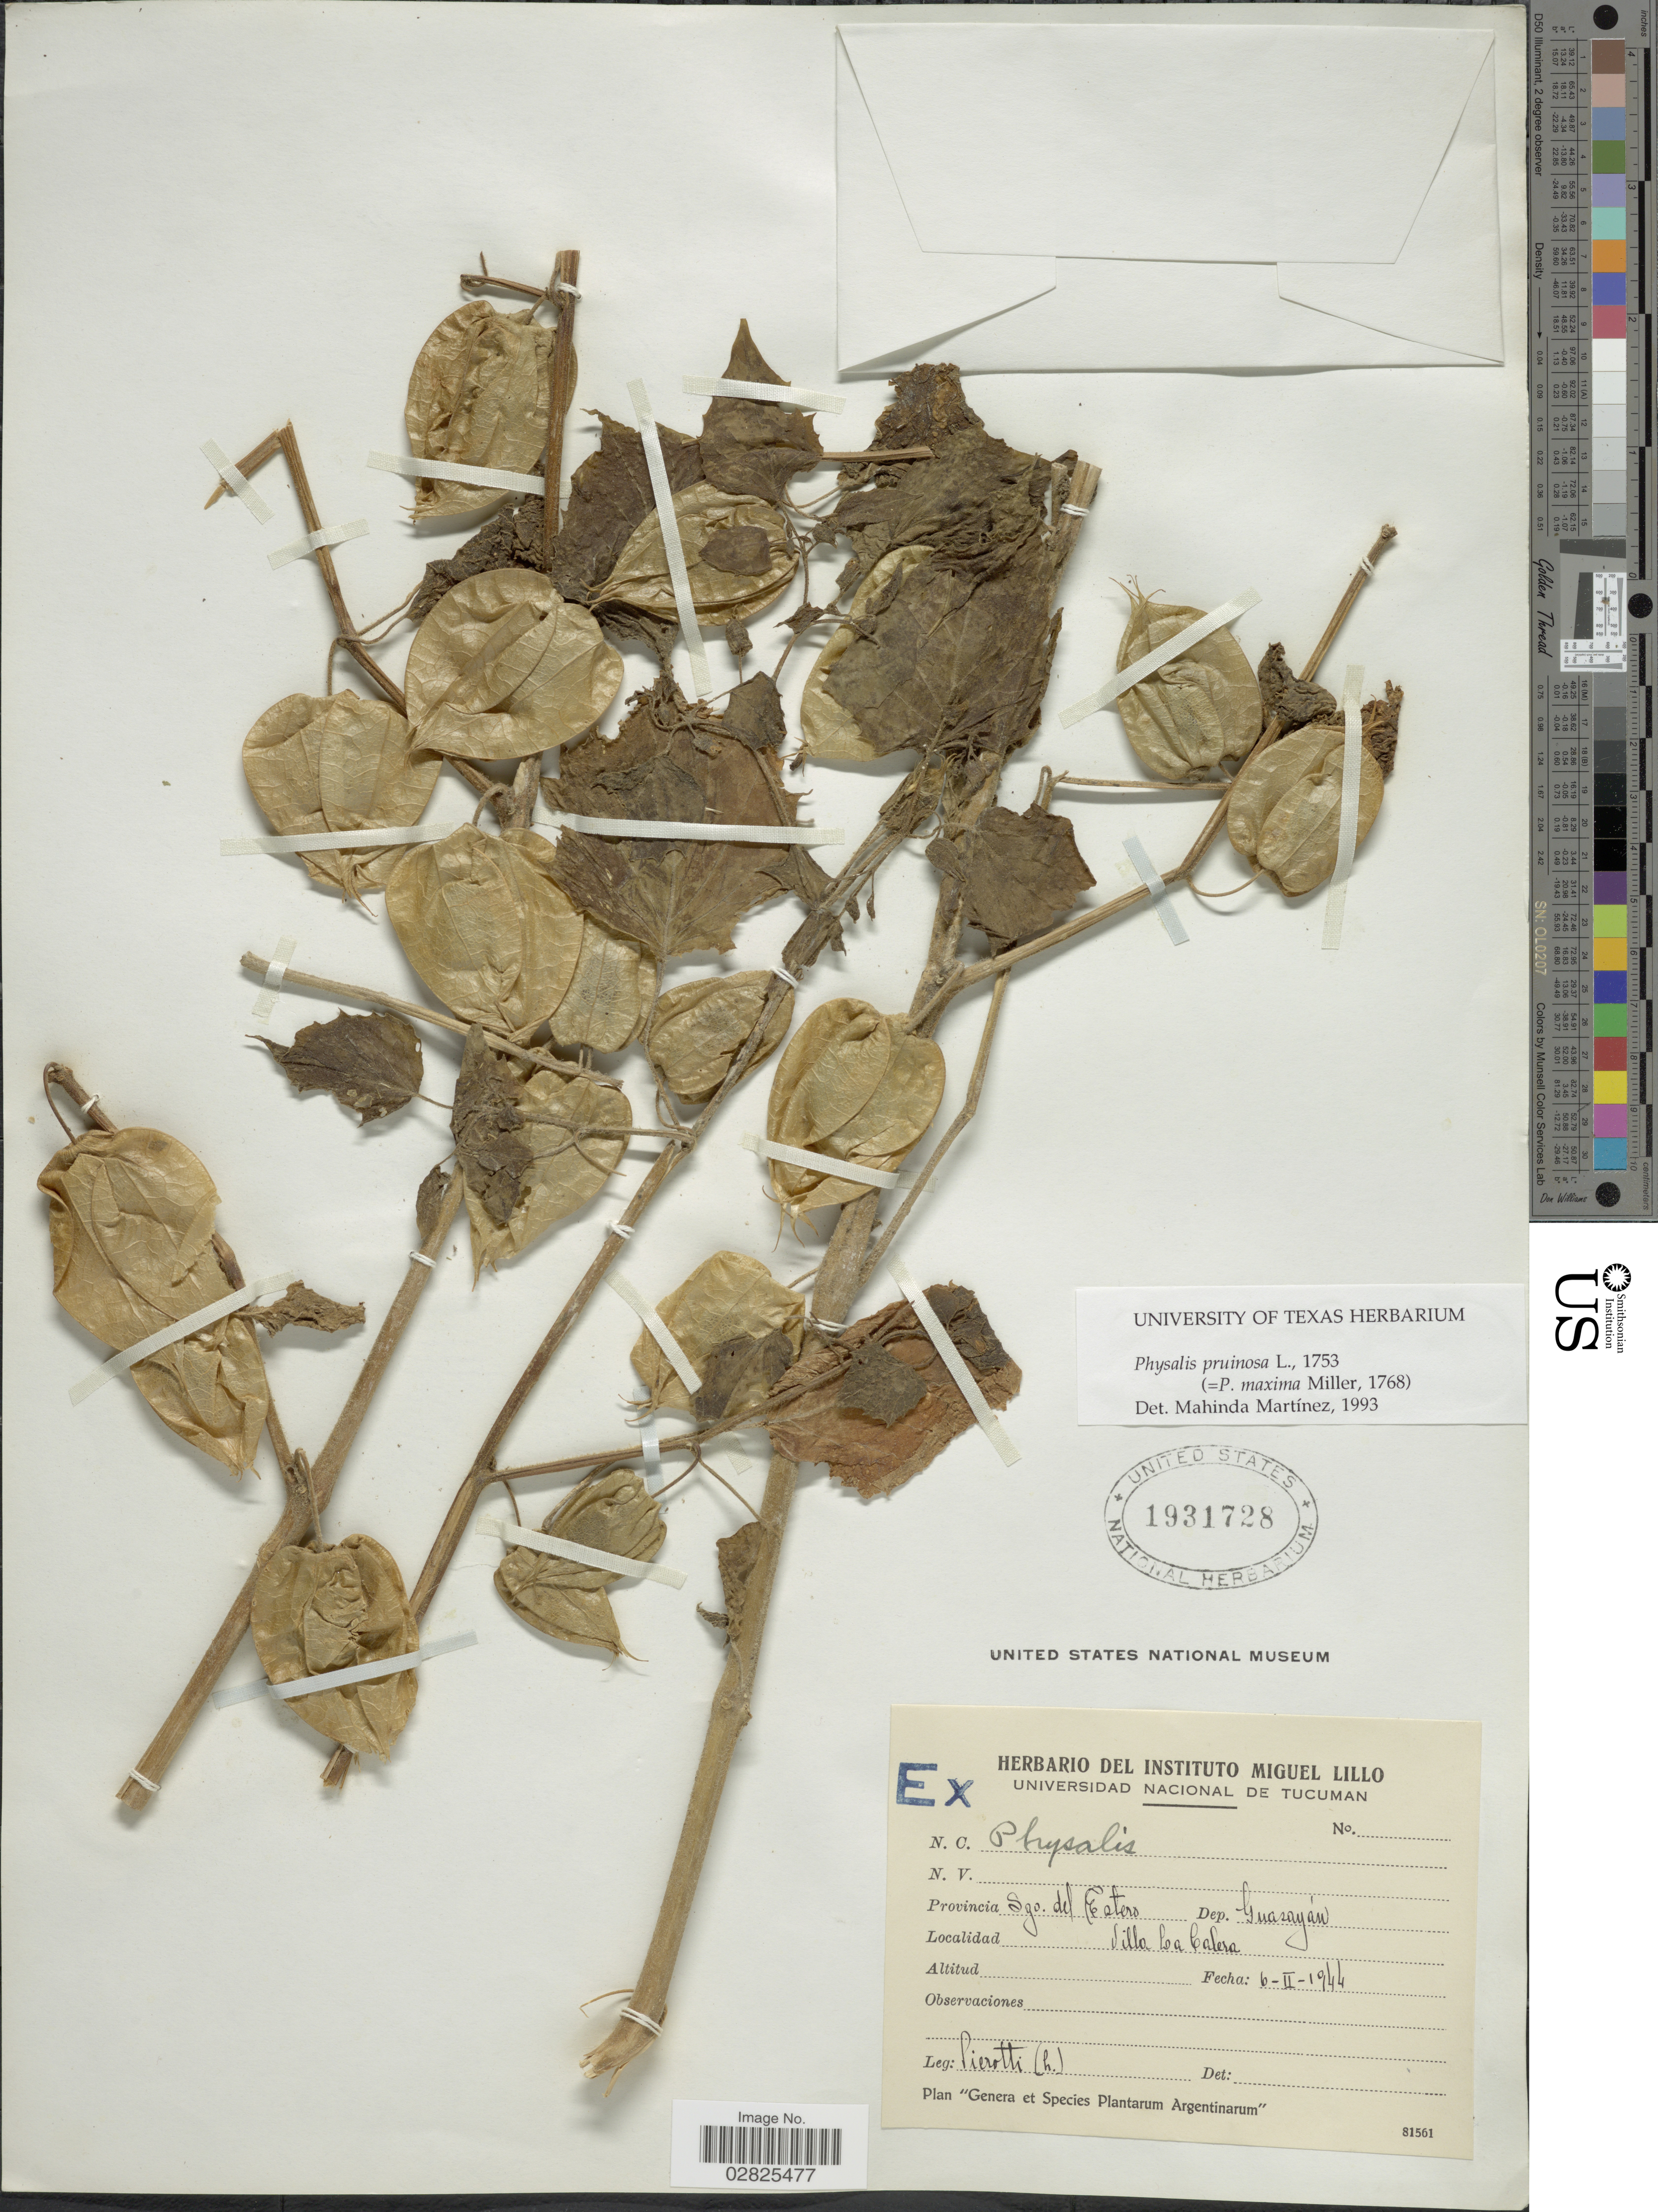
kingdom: Plantae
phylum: Tracheophyta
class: Magnoliopsida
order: Solanales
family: Solanaceae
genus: Physalis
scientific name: Physalis pruinosa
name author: L.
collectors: S. A. Pierotti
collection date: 1944-02-06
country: Argentina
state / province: Santiago del Estero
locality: Provincia Sgo. del Estero. Dep. Guazayán. Villa La Calera.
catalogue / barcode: US 1931728